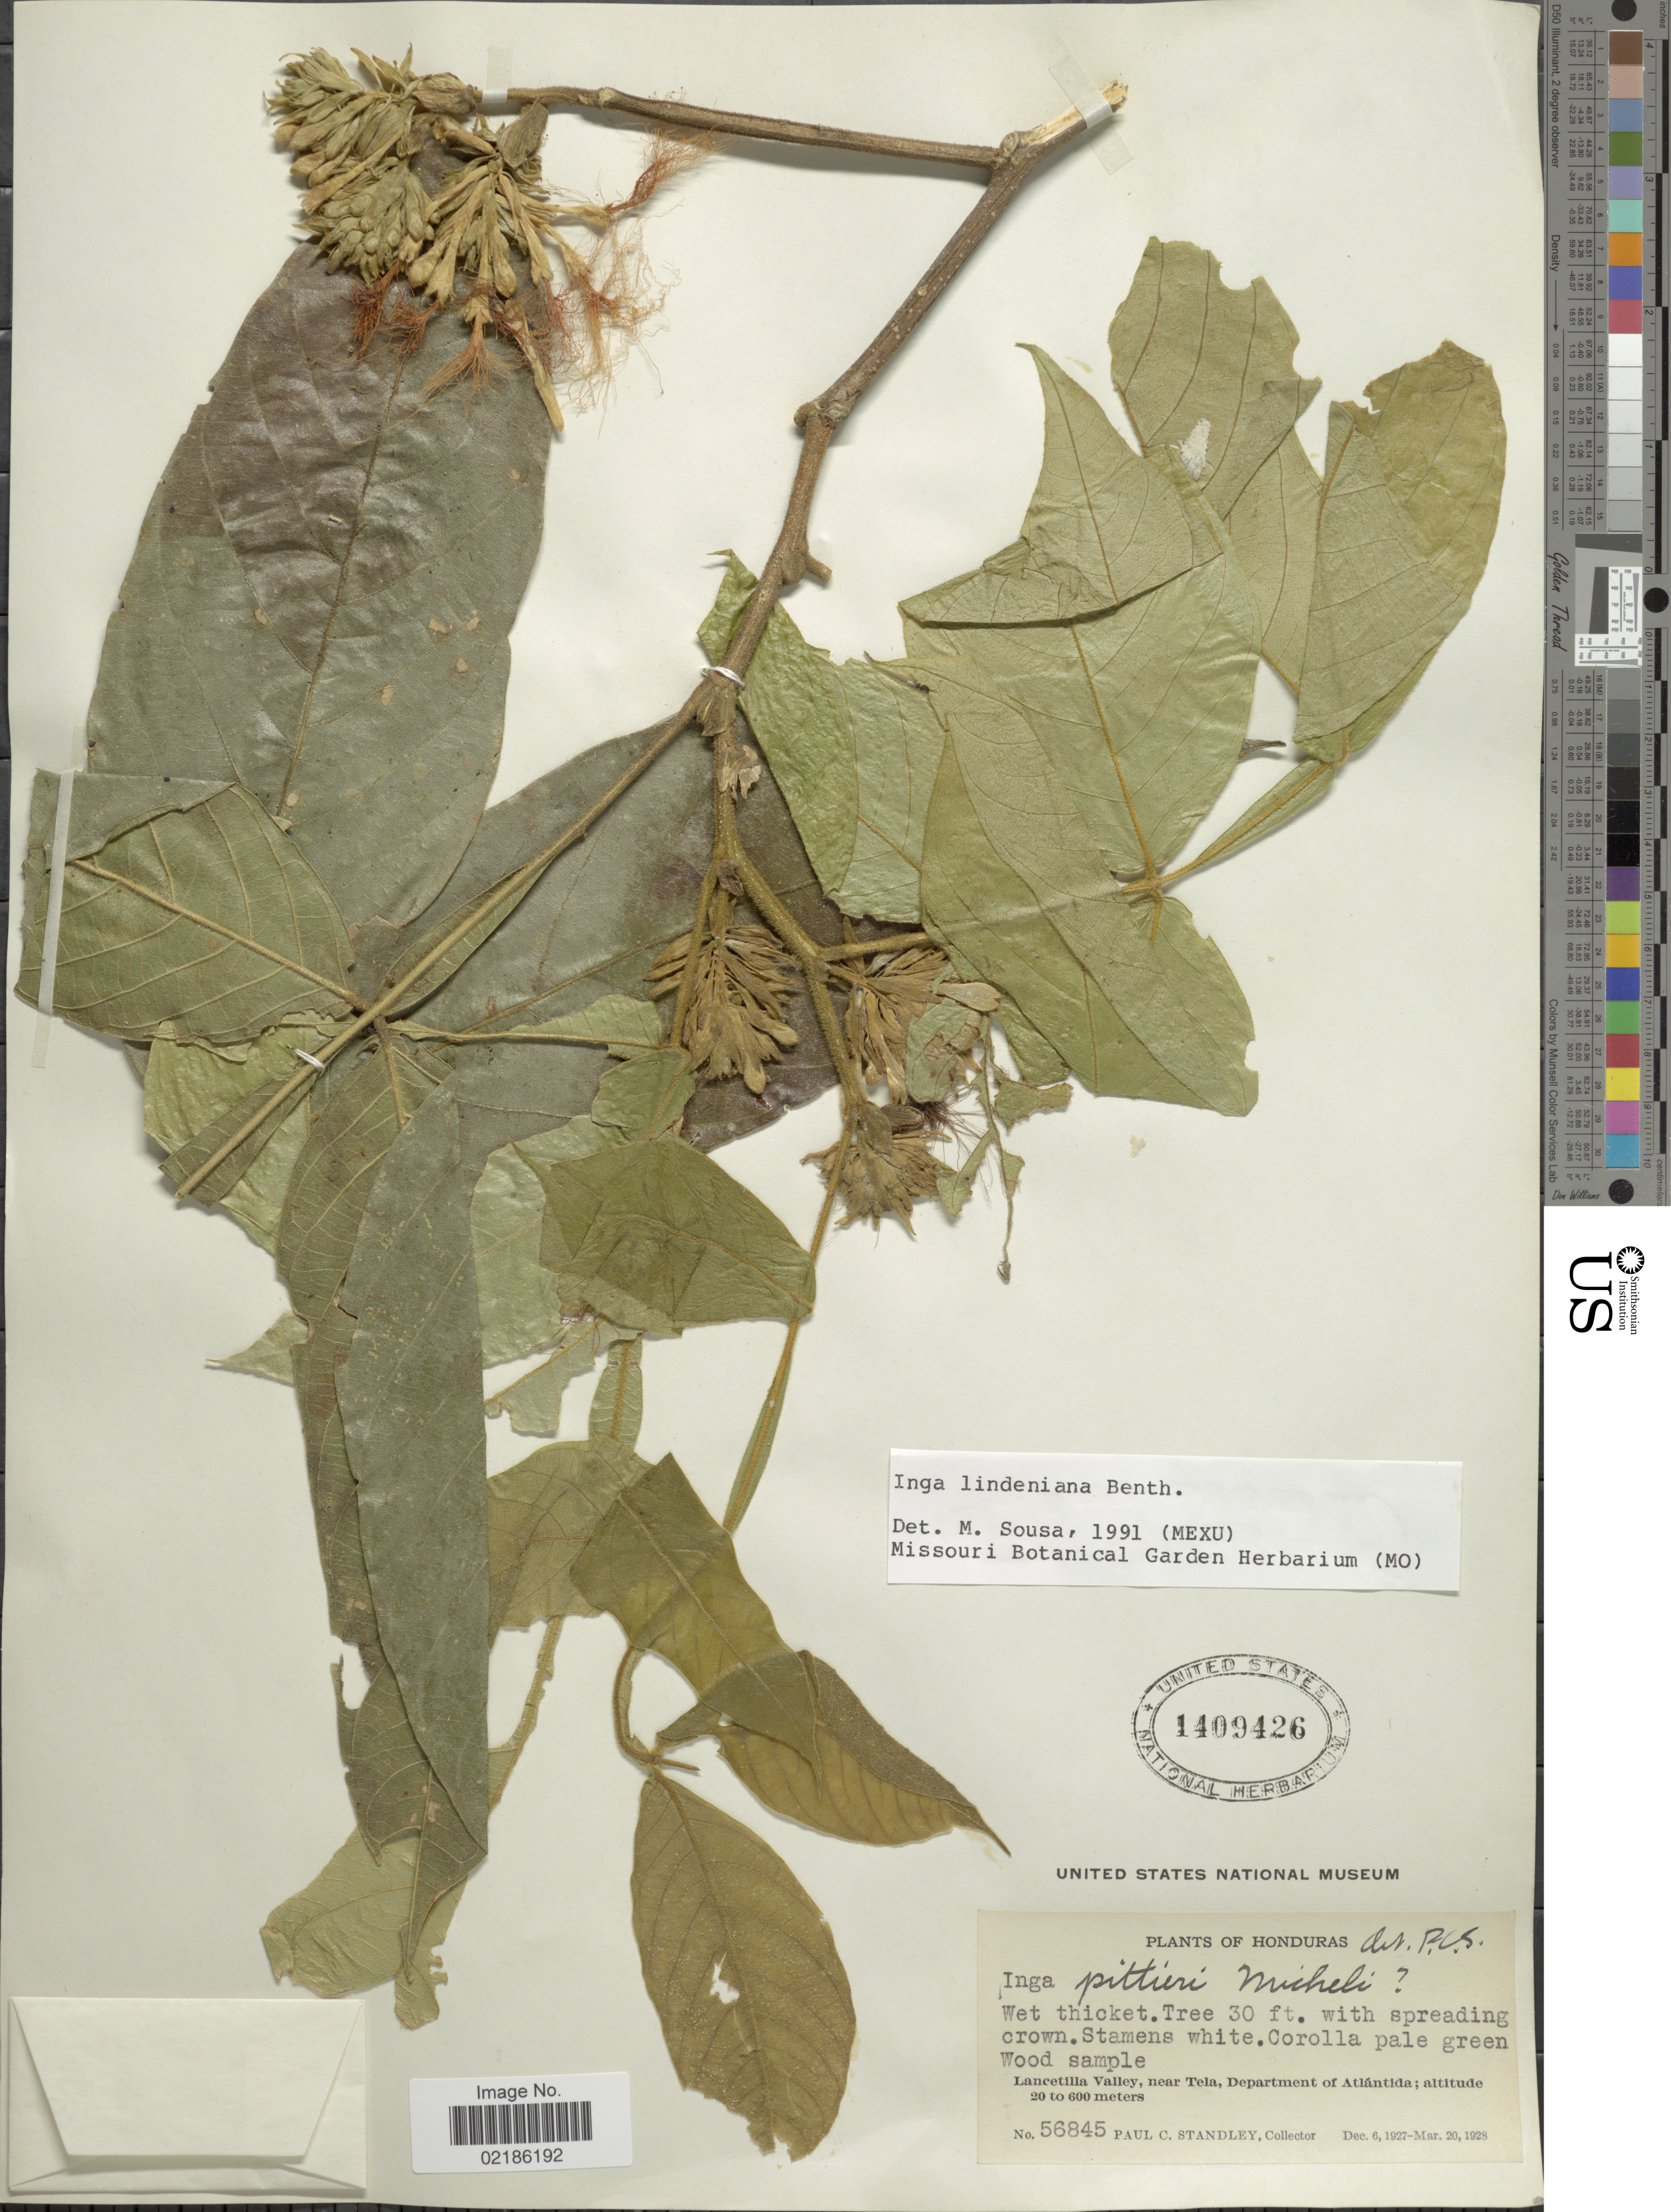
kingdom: Plantae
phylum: Tracheophyta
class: Magnoliopsida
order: Fabales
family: Fabaceae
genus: Inga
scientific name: Inga lindeniana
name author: Benth.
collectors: P. C. Standley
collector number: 56845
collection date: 1927-12-06/1928-03-20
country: Honduras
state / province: Atlántida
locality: Lancetilla Valley, near Tela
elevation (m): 20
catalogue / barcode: US 1409426